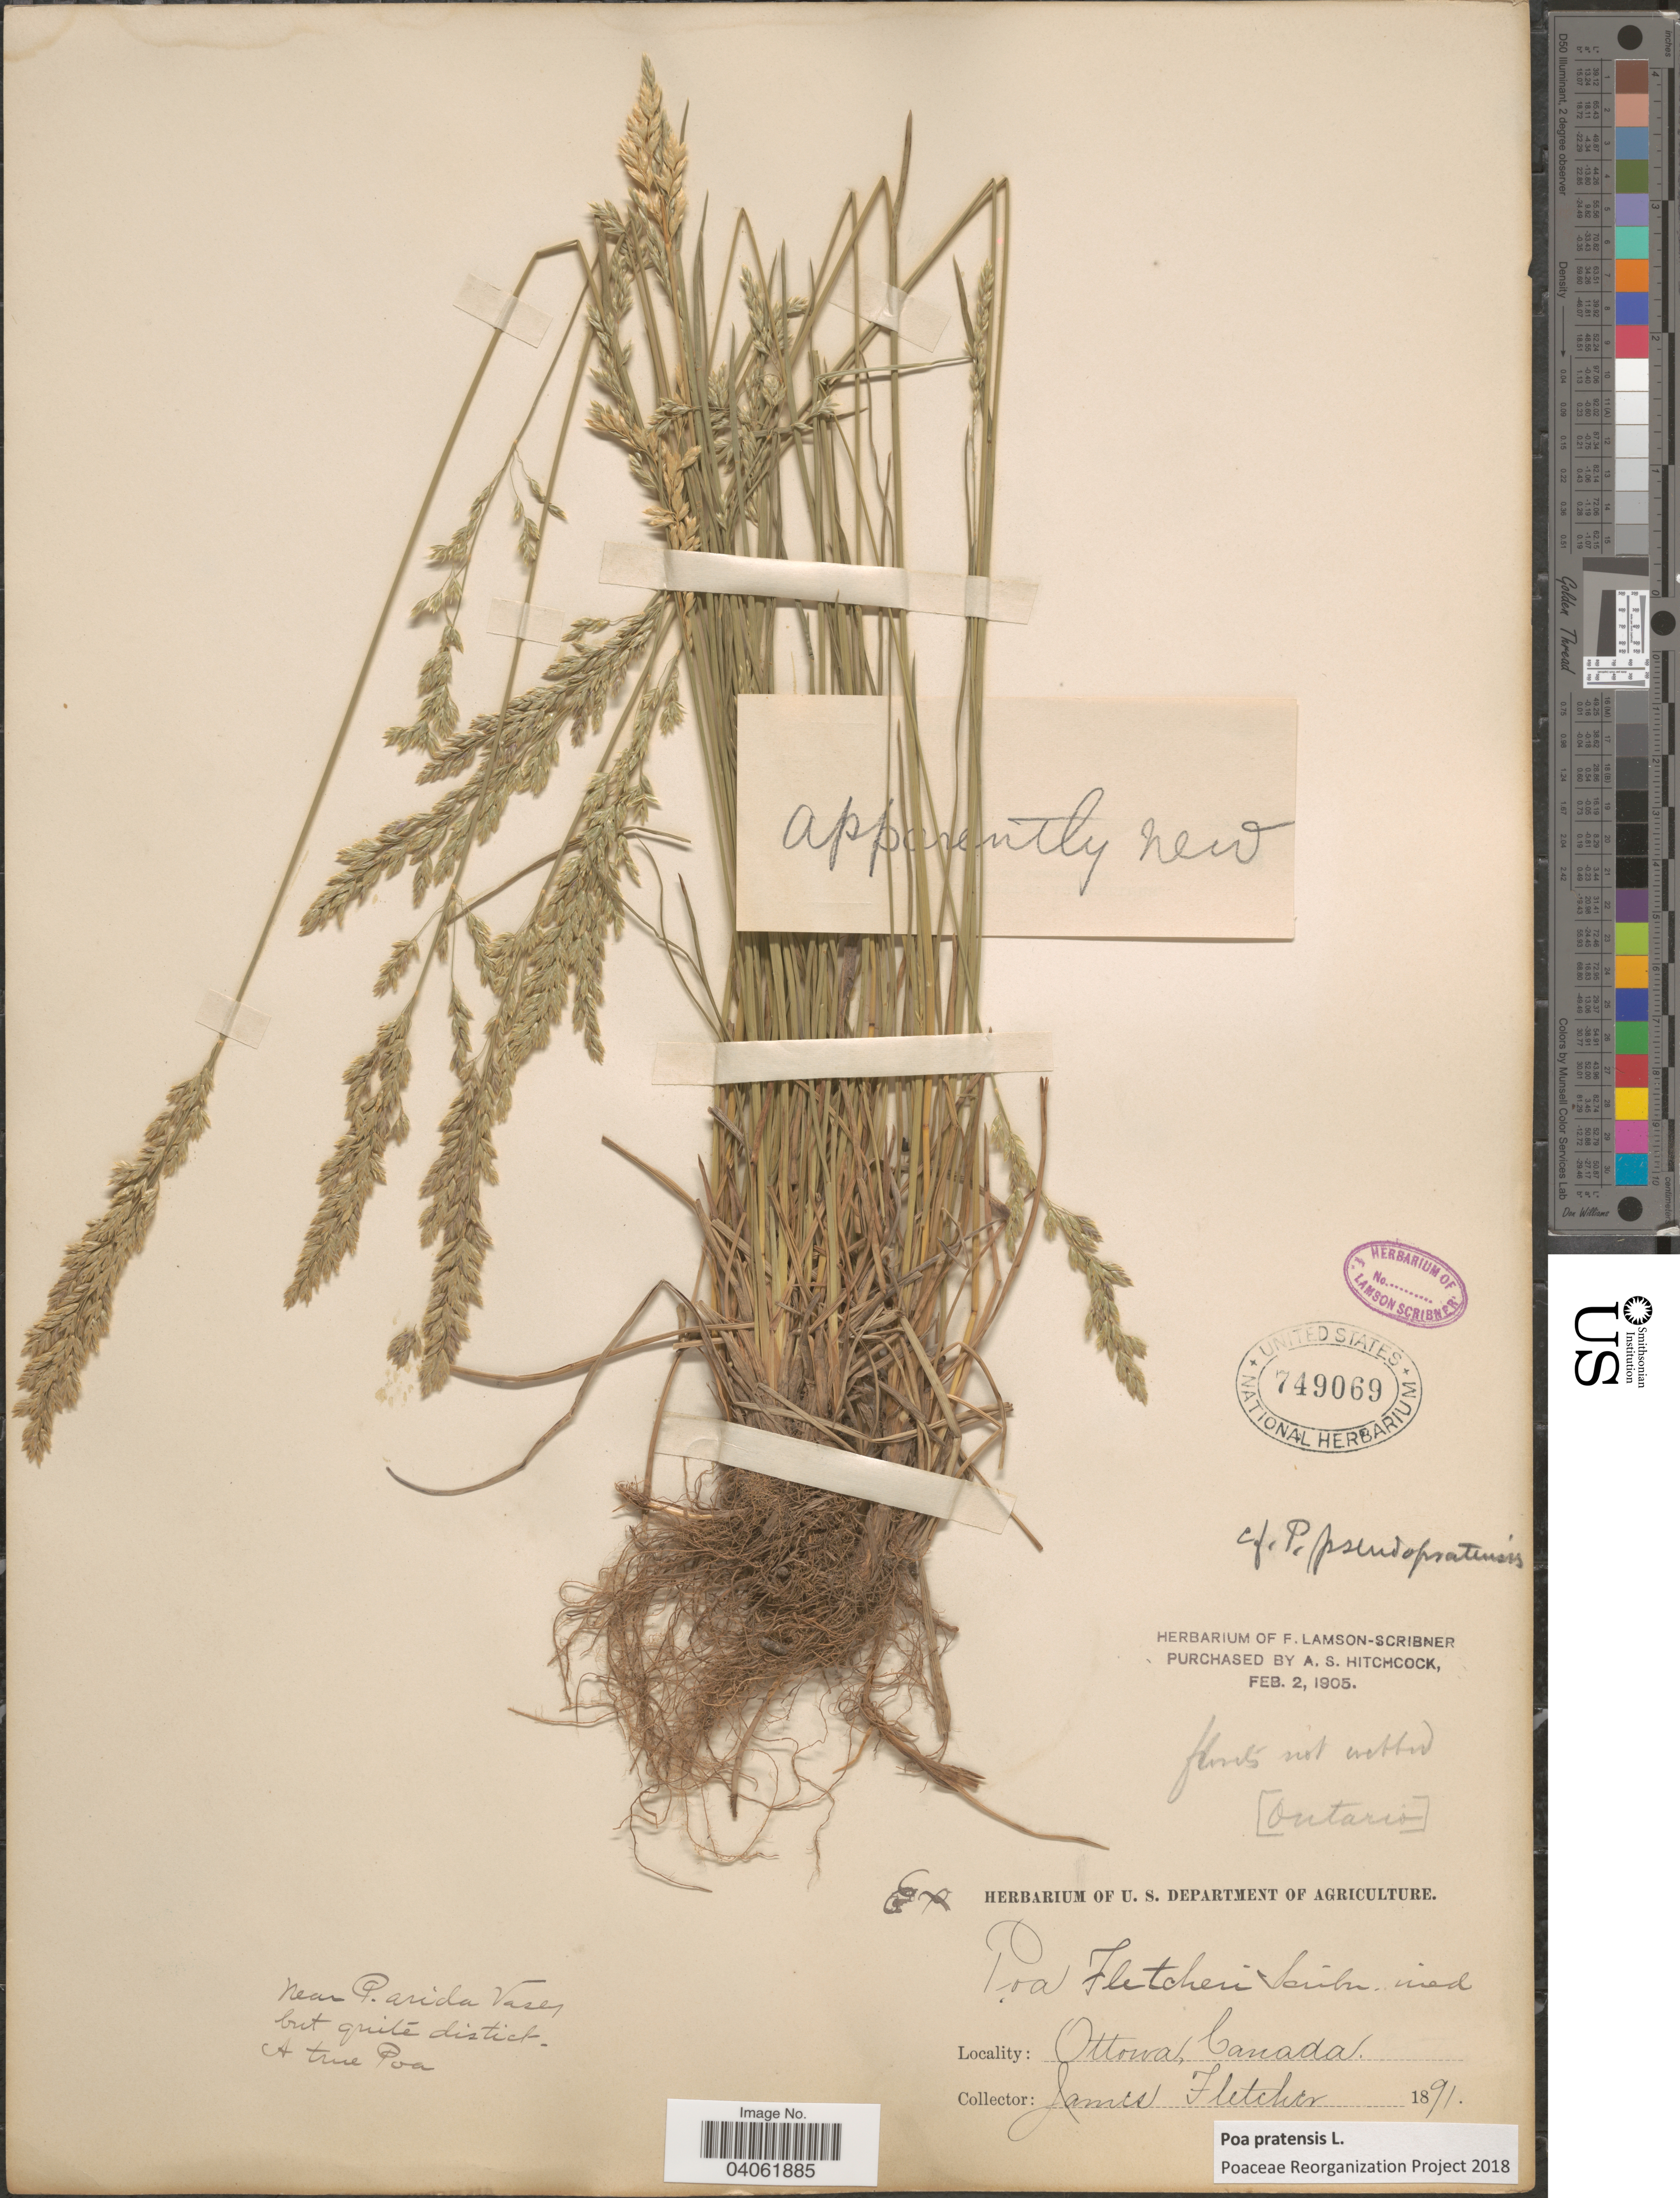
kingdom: Plantae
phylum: Tracheophyta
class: Liliopsida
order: Poales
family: Poaceae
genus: Poa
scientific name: Poa pratensis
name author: L.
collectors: J. Fletcher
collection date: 1891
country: Canada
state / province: Ontario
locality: Ottawa.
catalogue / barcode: US 749069